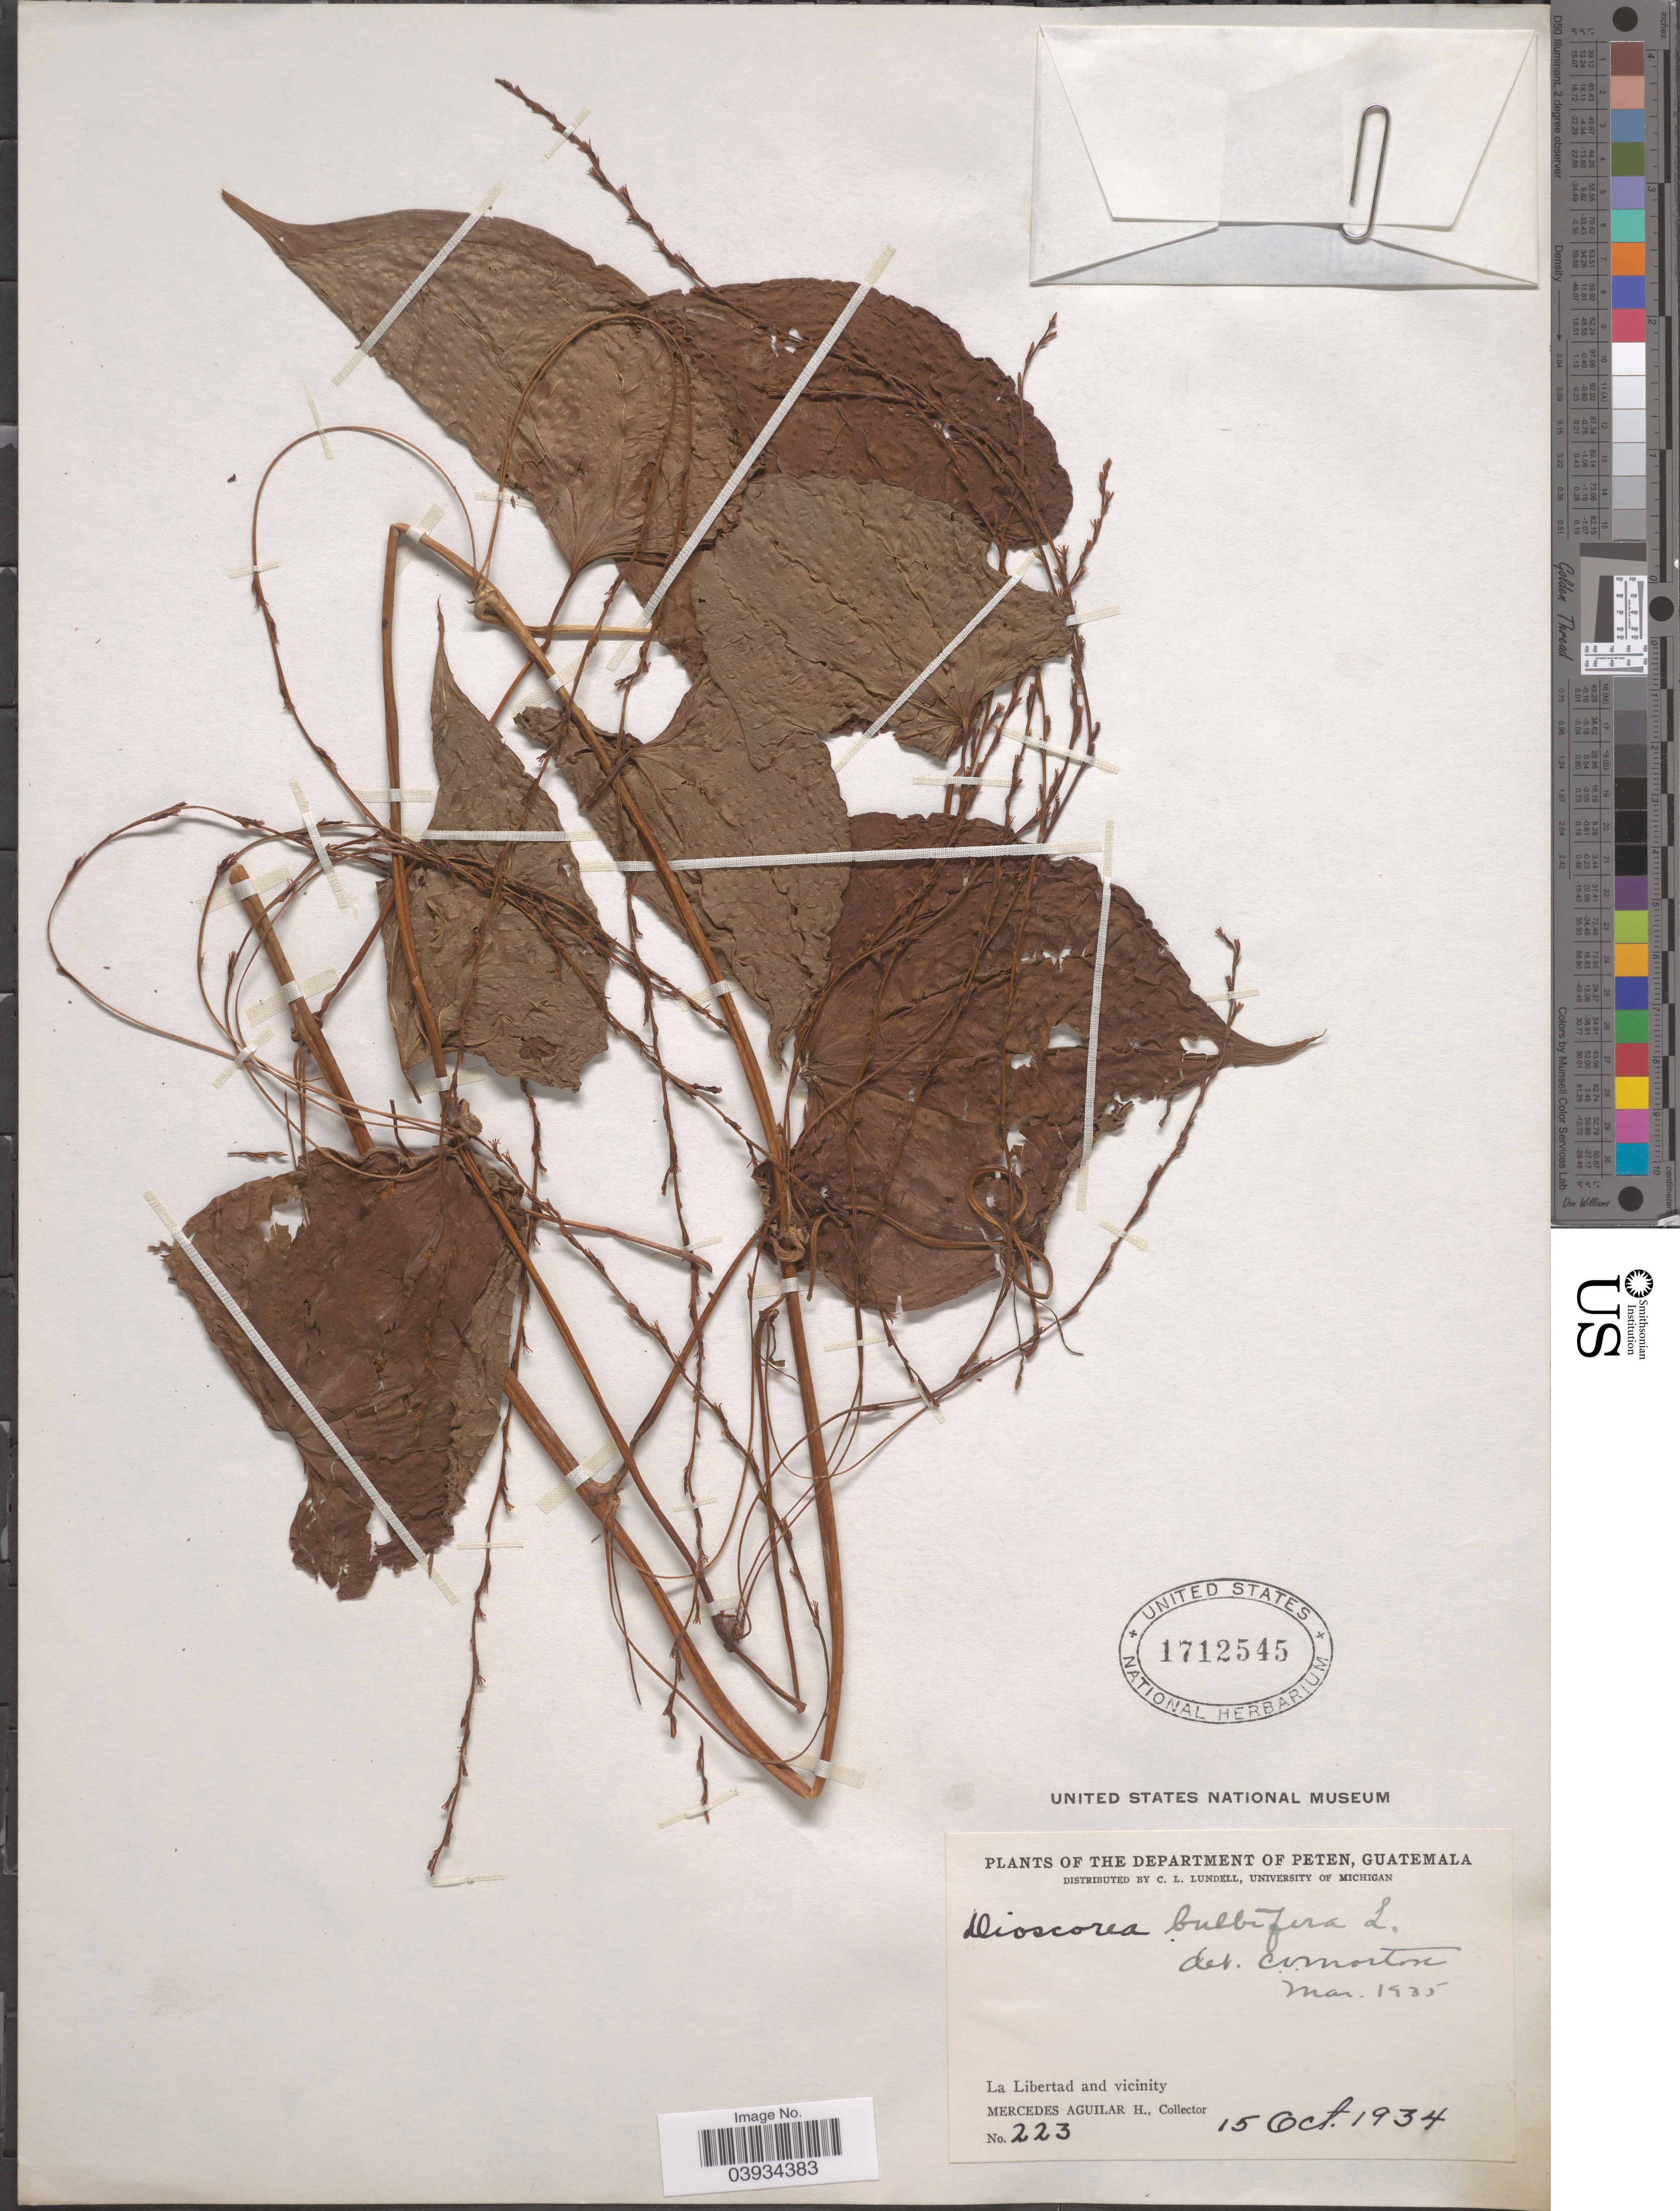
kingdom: Plantae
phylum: Tracheophyta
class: Liliopsida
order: Dioscoreales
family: Dioscoreaceae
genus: Dioscorea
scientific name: Dioscorea bulbifera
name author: L.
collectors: M. Aguilar H.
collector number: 223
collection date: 1934-10-15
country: Guatemala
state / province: El Peten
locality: Department of Peten, Guatemala. La Libertad and vicinity.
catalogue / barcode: US 1712545